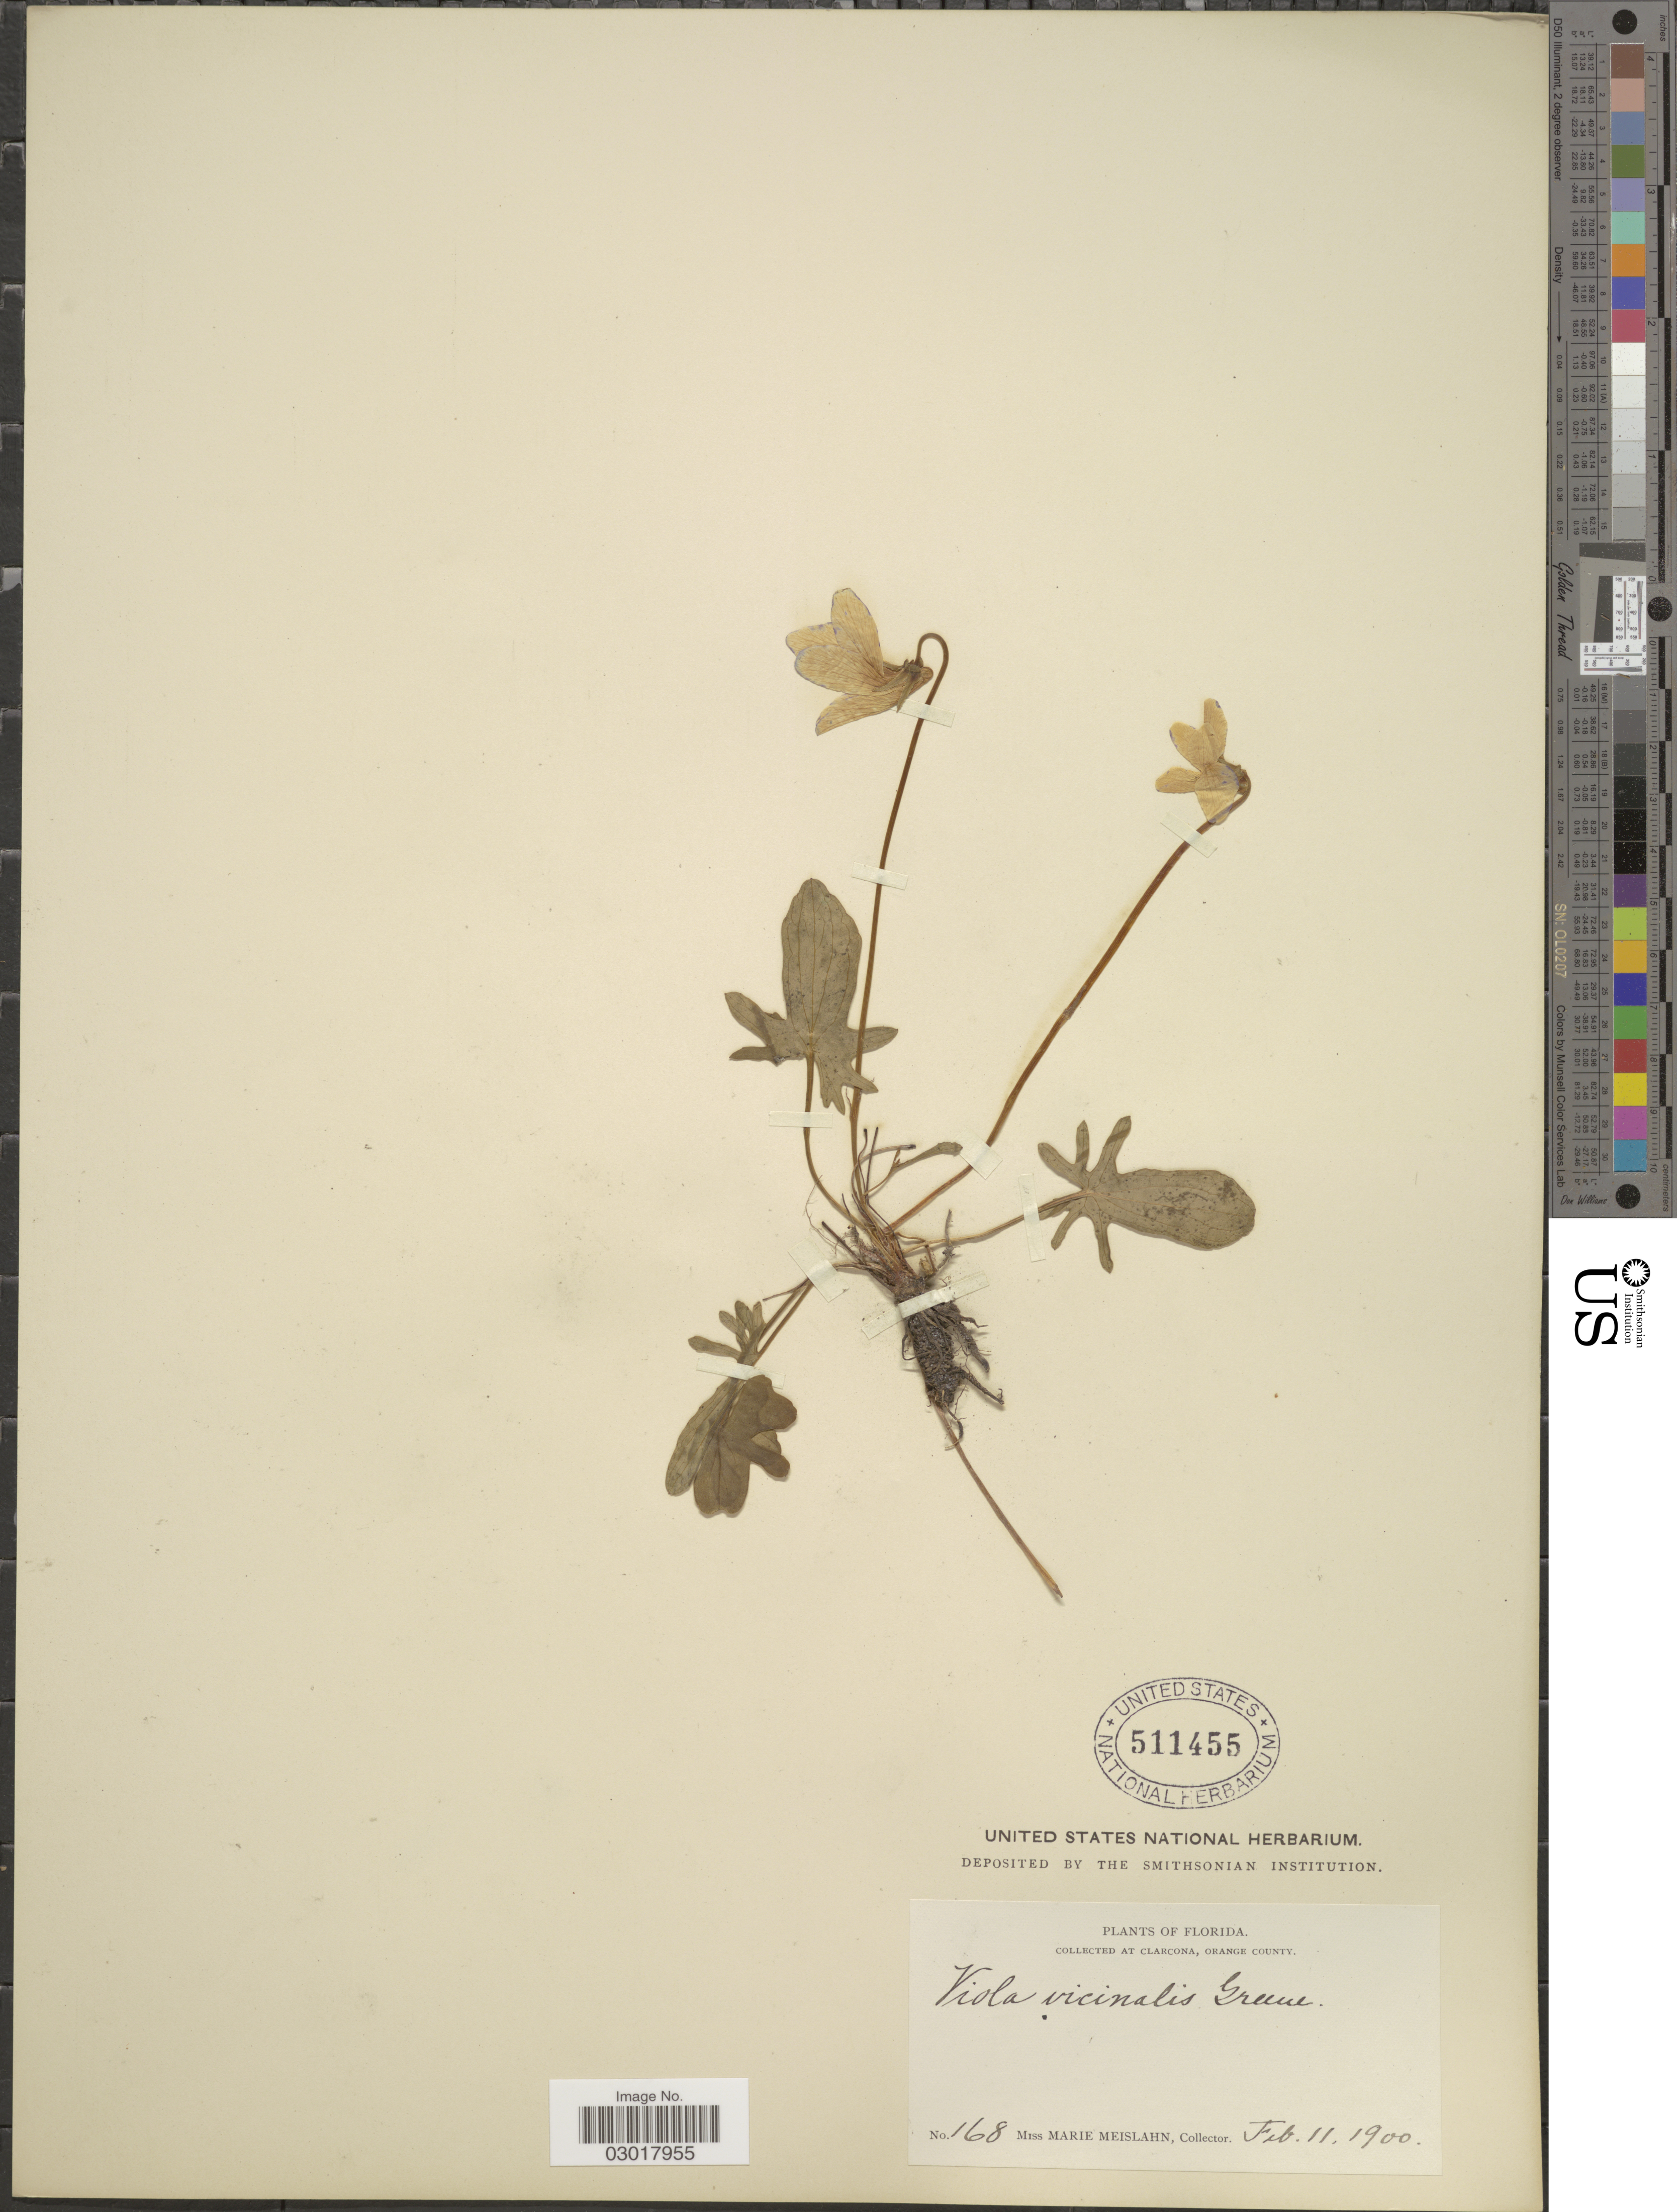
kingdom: Plantae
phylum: Tracheophyta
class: Magnoliopsida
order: Malpighiales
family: Violaceae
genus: Viola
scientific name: Viola vicinalis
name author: Greene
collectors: M. Meislahn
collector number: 168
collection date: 1900-02-11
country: United States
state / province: Florida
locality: At Clarcona, Orange County.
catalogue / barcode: US 511455